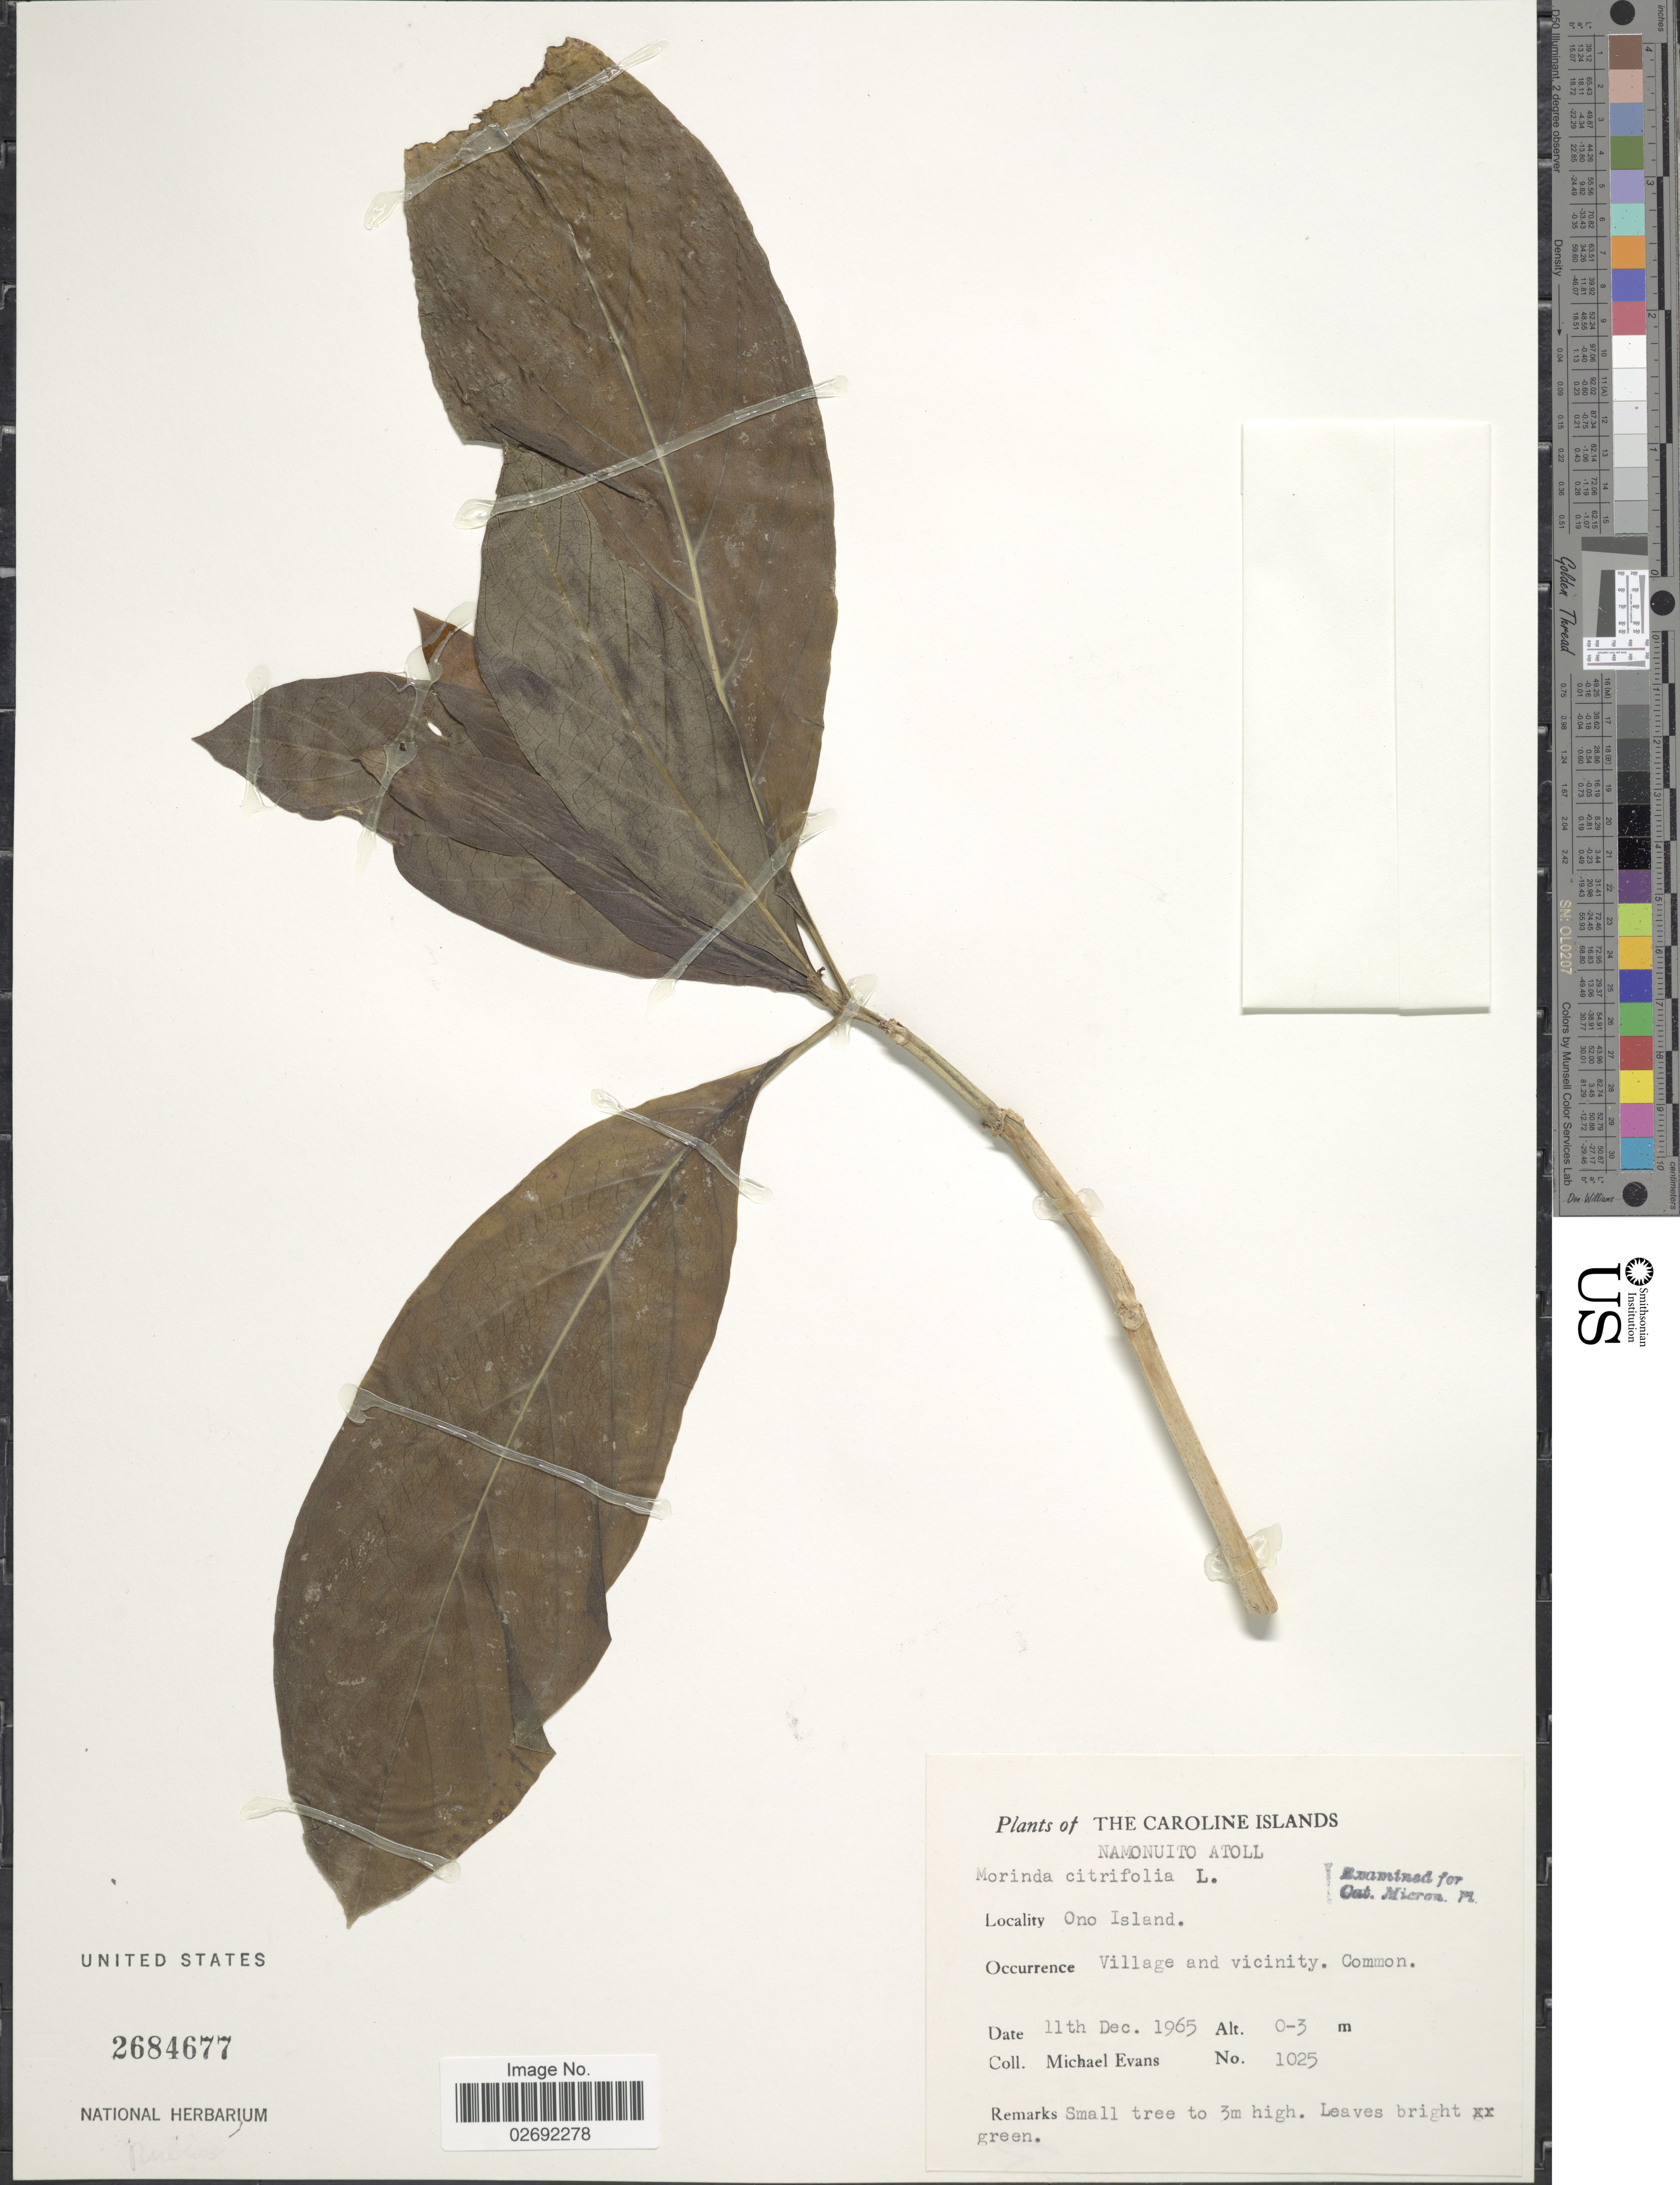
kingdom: Plantae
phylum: Tracheophyta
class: Magnoliopsida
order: Gentianales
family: Rubiaceae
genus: Morinda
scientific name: Morinda citrifolia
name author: L.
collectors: M. Evans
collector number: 1025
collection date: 1965-12-11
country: Micronesia, Federated States of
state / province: Truk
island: Namonuito Atoll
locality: Caroline Islands. Namonuito Atoll. Ono Island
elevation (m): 0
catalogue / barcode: US 2684677